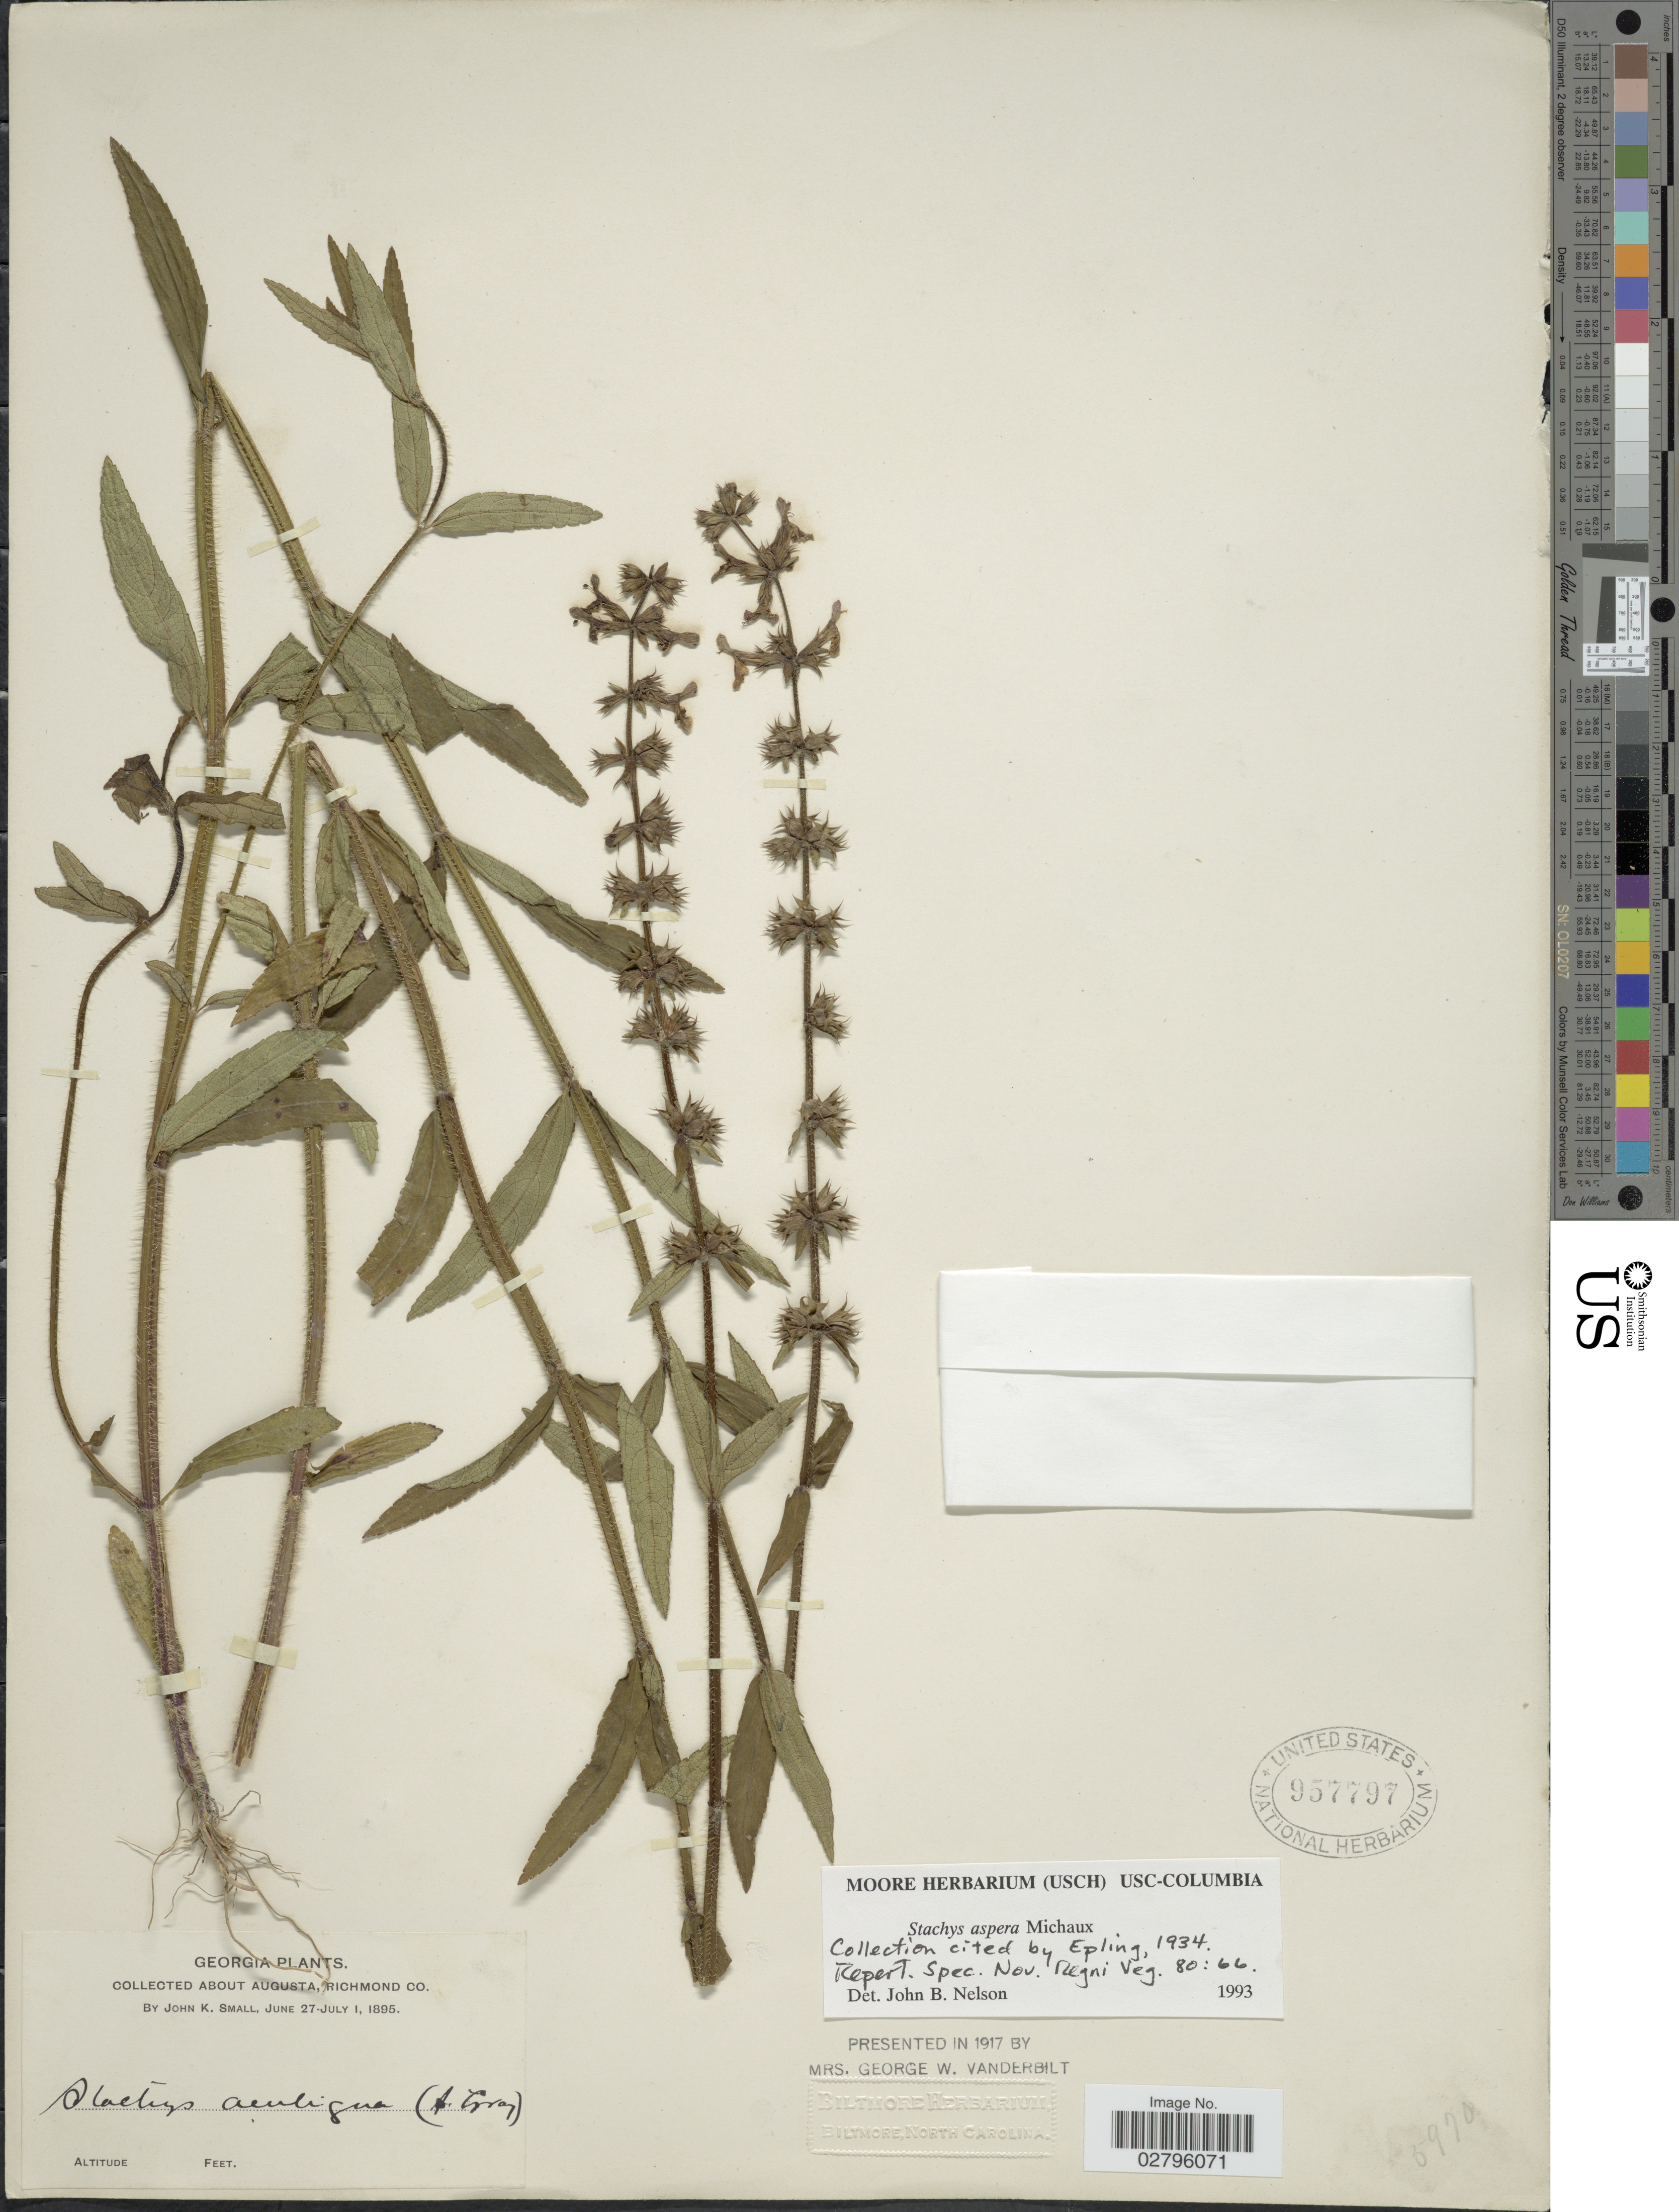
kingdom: Plantae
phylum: Tracheophyta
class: Magnoliopsida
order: Lamiales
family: Lamiaceae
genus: Stachys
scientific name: Stachys aspera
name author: Michx.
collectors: J. K. Small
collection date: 1895-06-27/1895-07-01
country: United States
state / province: Georgia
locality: About Augusta, Richmond Co.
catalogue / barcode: US 957797